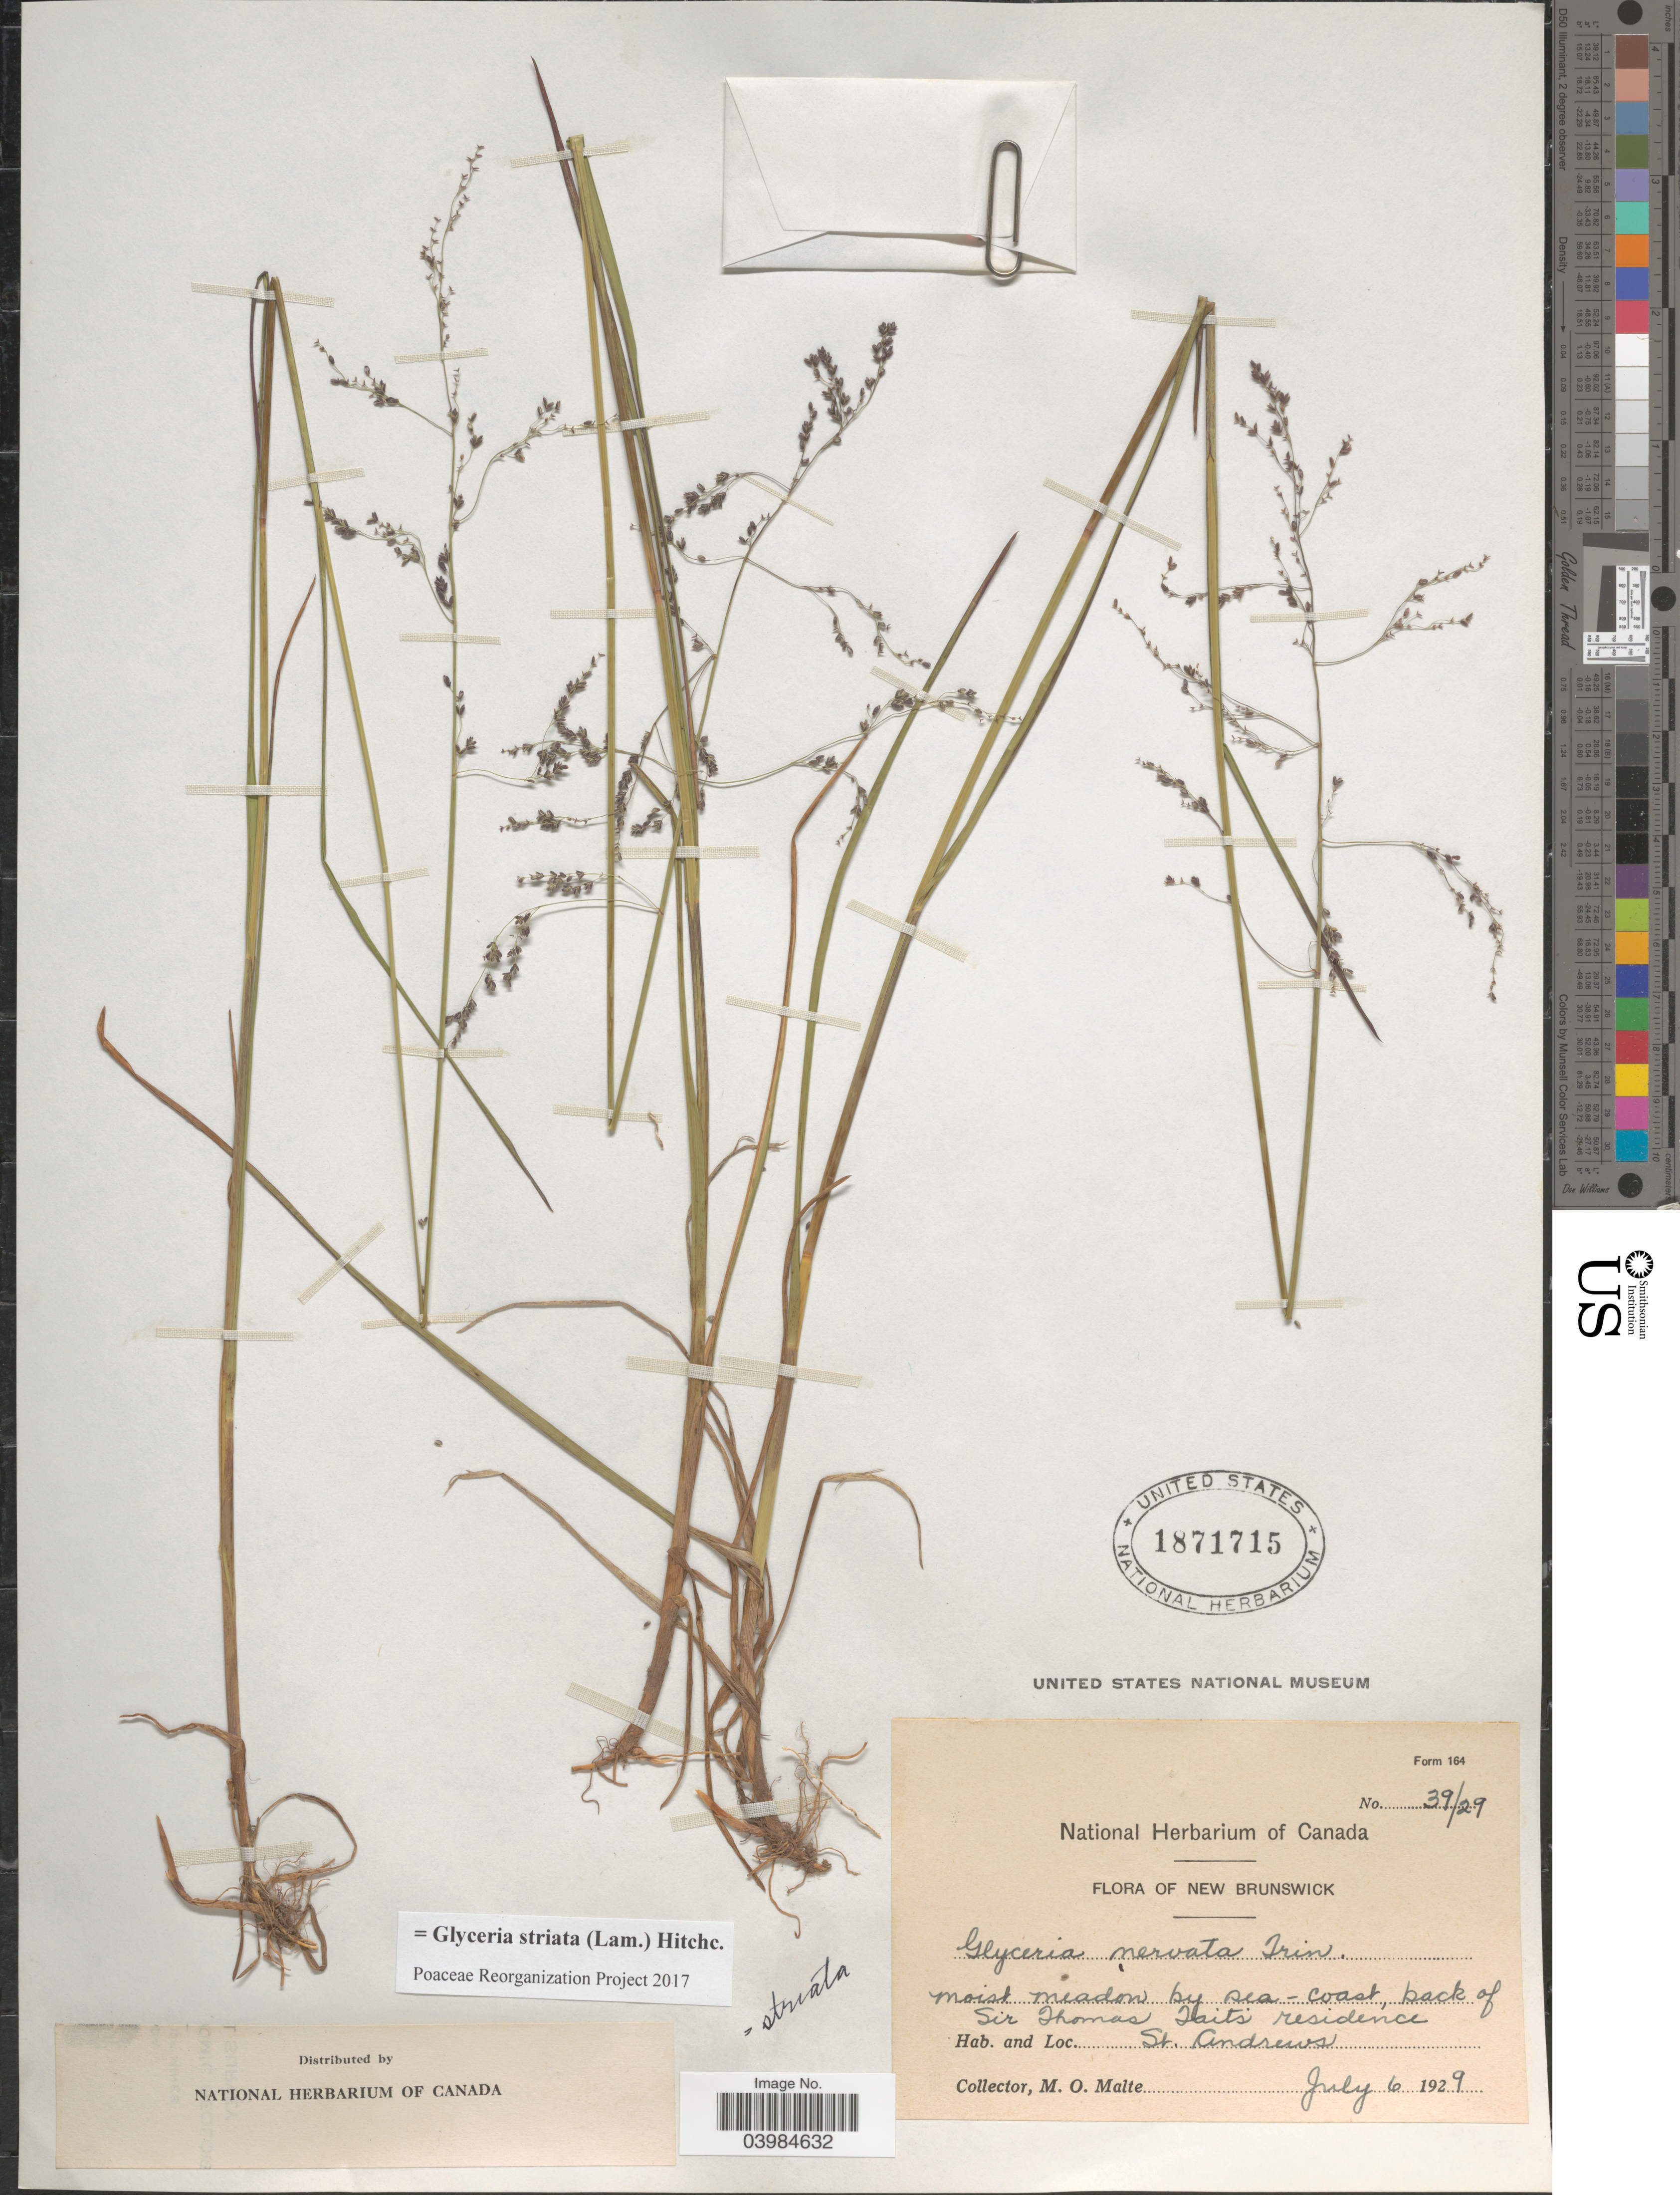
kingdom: Plantae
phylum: Tracheophyta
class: Liliopsida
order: Poales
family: Poaceae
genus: Glyceria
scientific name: Glyceria striata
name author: (Lam.) Hitchc.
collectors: M. O. Malte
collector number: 39/29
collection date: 1929-07-06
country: Canada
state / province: New Brunswick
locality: Moist meadow by sea-coast, back of Sir Thomas Tait's residence. St. Andrews.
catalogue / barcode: US 1871715